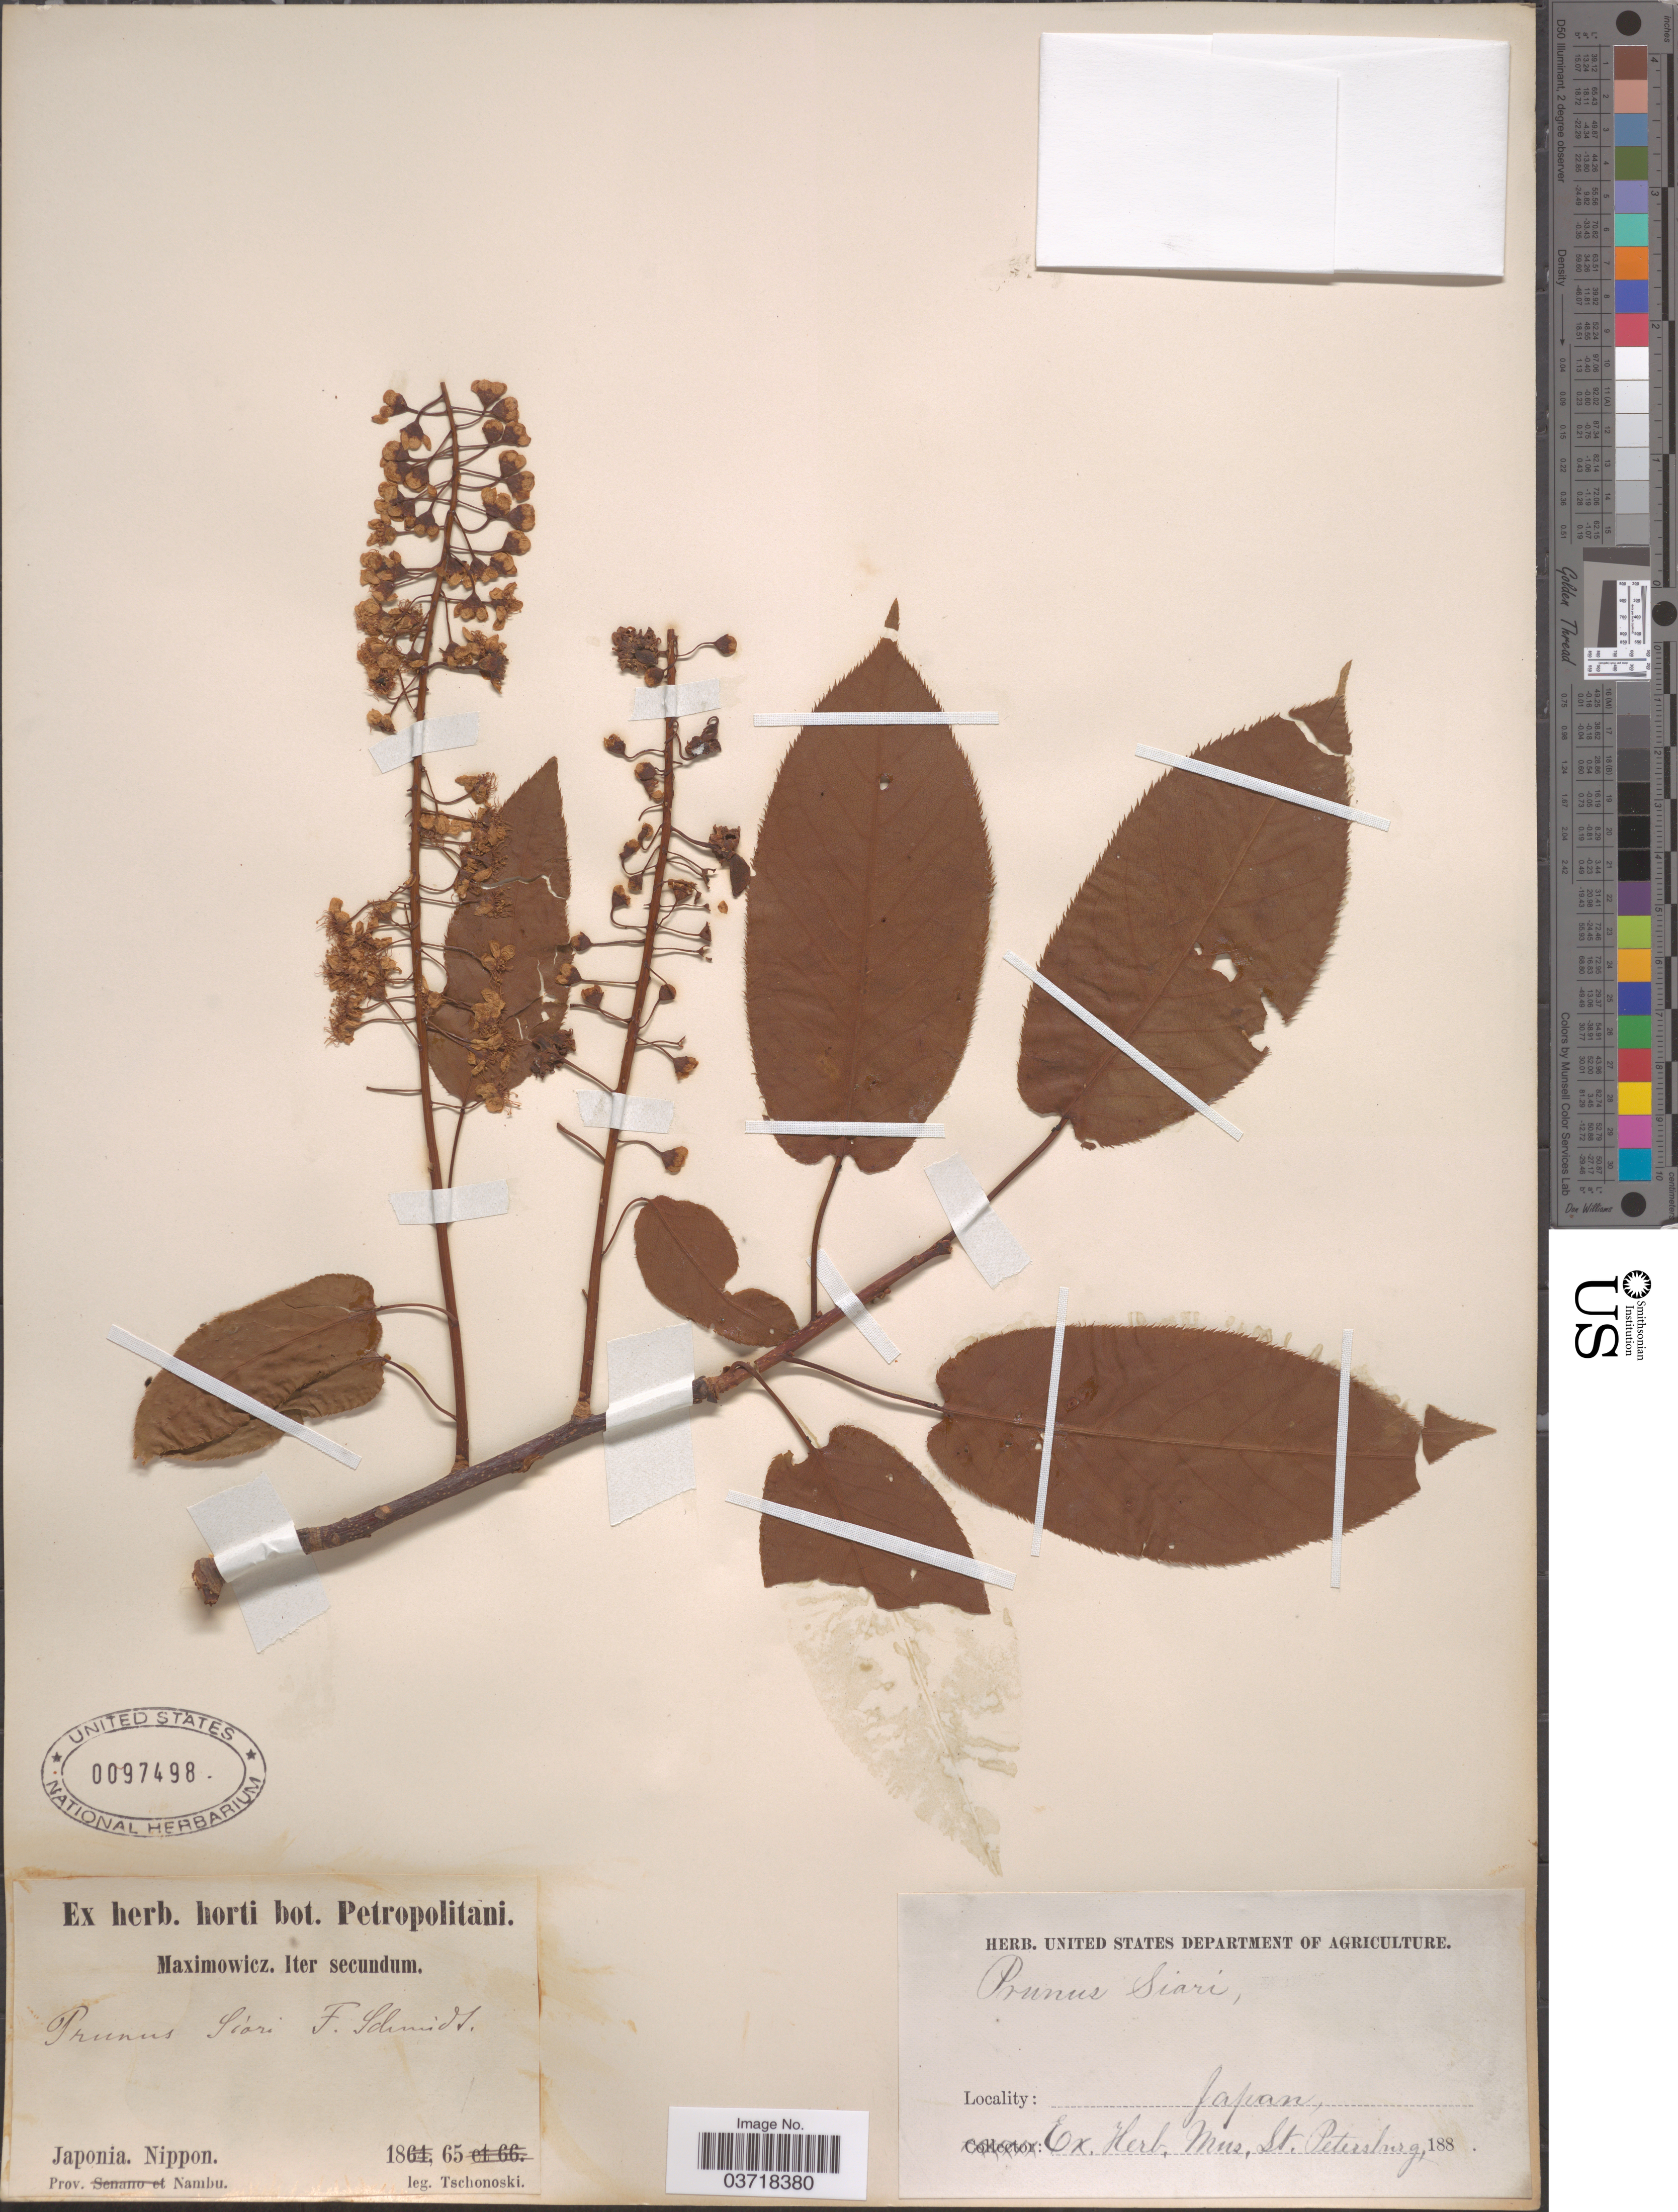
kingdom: Plantae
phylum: Tracheophyta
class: Magnoliopsida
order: Rosales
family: Rosaceae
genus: Prunus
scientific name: Prunus ssiori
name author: F. Schmidt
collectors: -. Tschonoski & Maximowicz, --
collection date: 1865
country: Japan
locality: Nippon. Prov. Nambu.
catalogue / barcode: US 97498